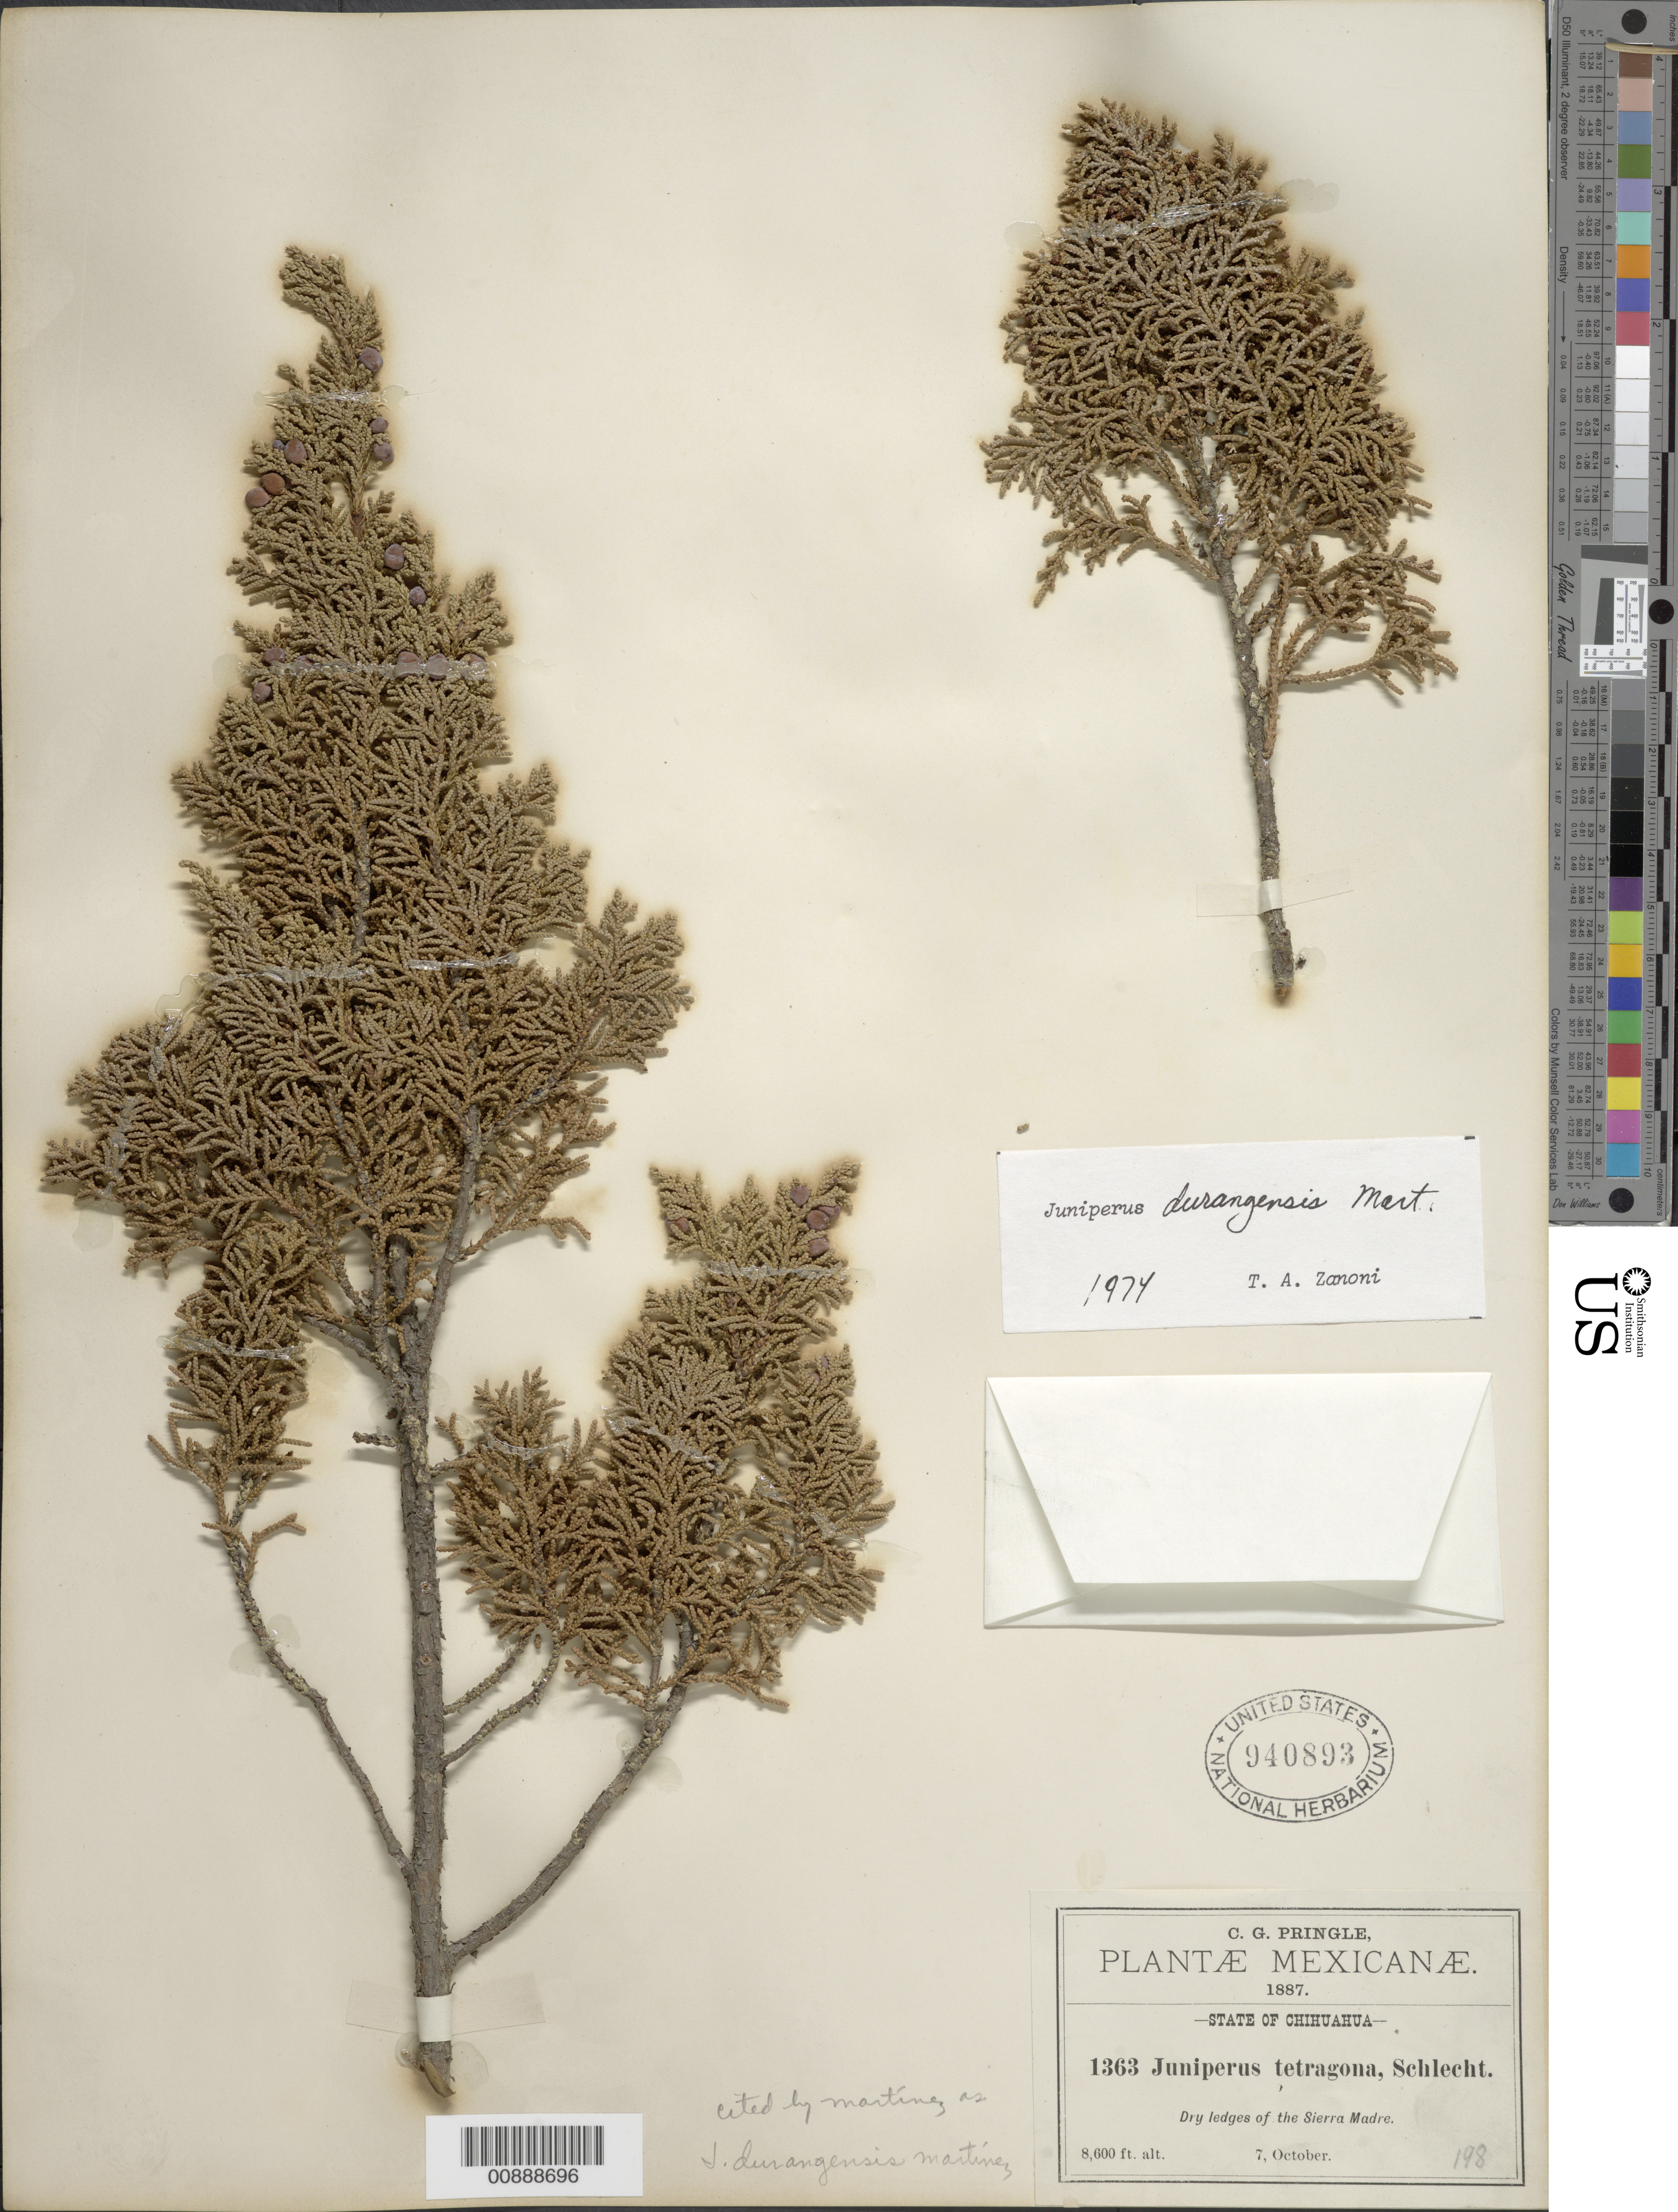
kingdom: Plantae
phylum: Tracheophyta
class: Pinopsida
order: Pinales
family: Cupressaceae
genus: Juniperus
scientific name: Juniperus durangensis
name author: Martínez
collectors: C. G. Pringle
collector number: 1363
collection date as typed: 07 Oct 1887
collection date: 1887-10-07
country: Mexico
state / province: Chihuahua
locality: Sierra Madre, Chihuahua.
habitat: Dry ledges of the Sierra.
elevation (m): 2621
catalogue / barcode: US 940893